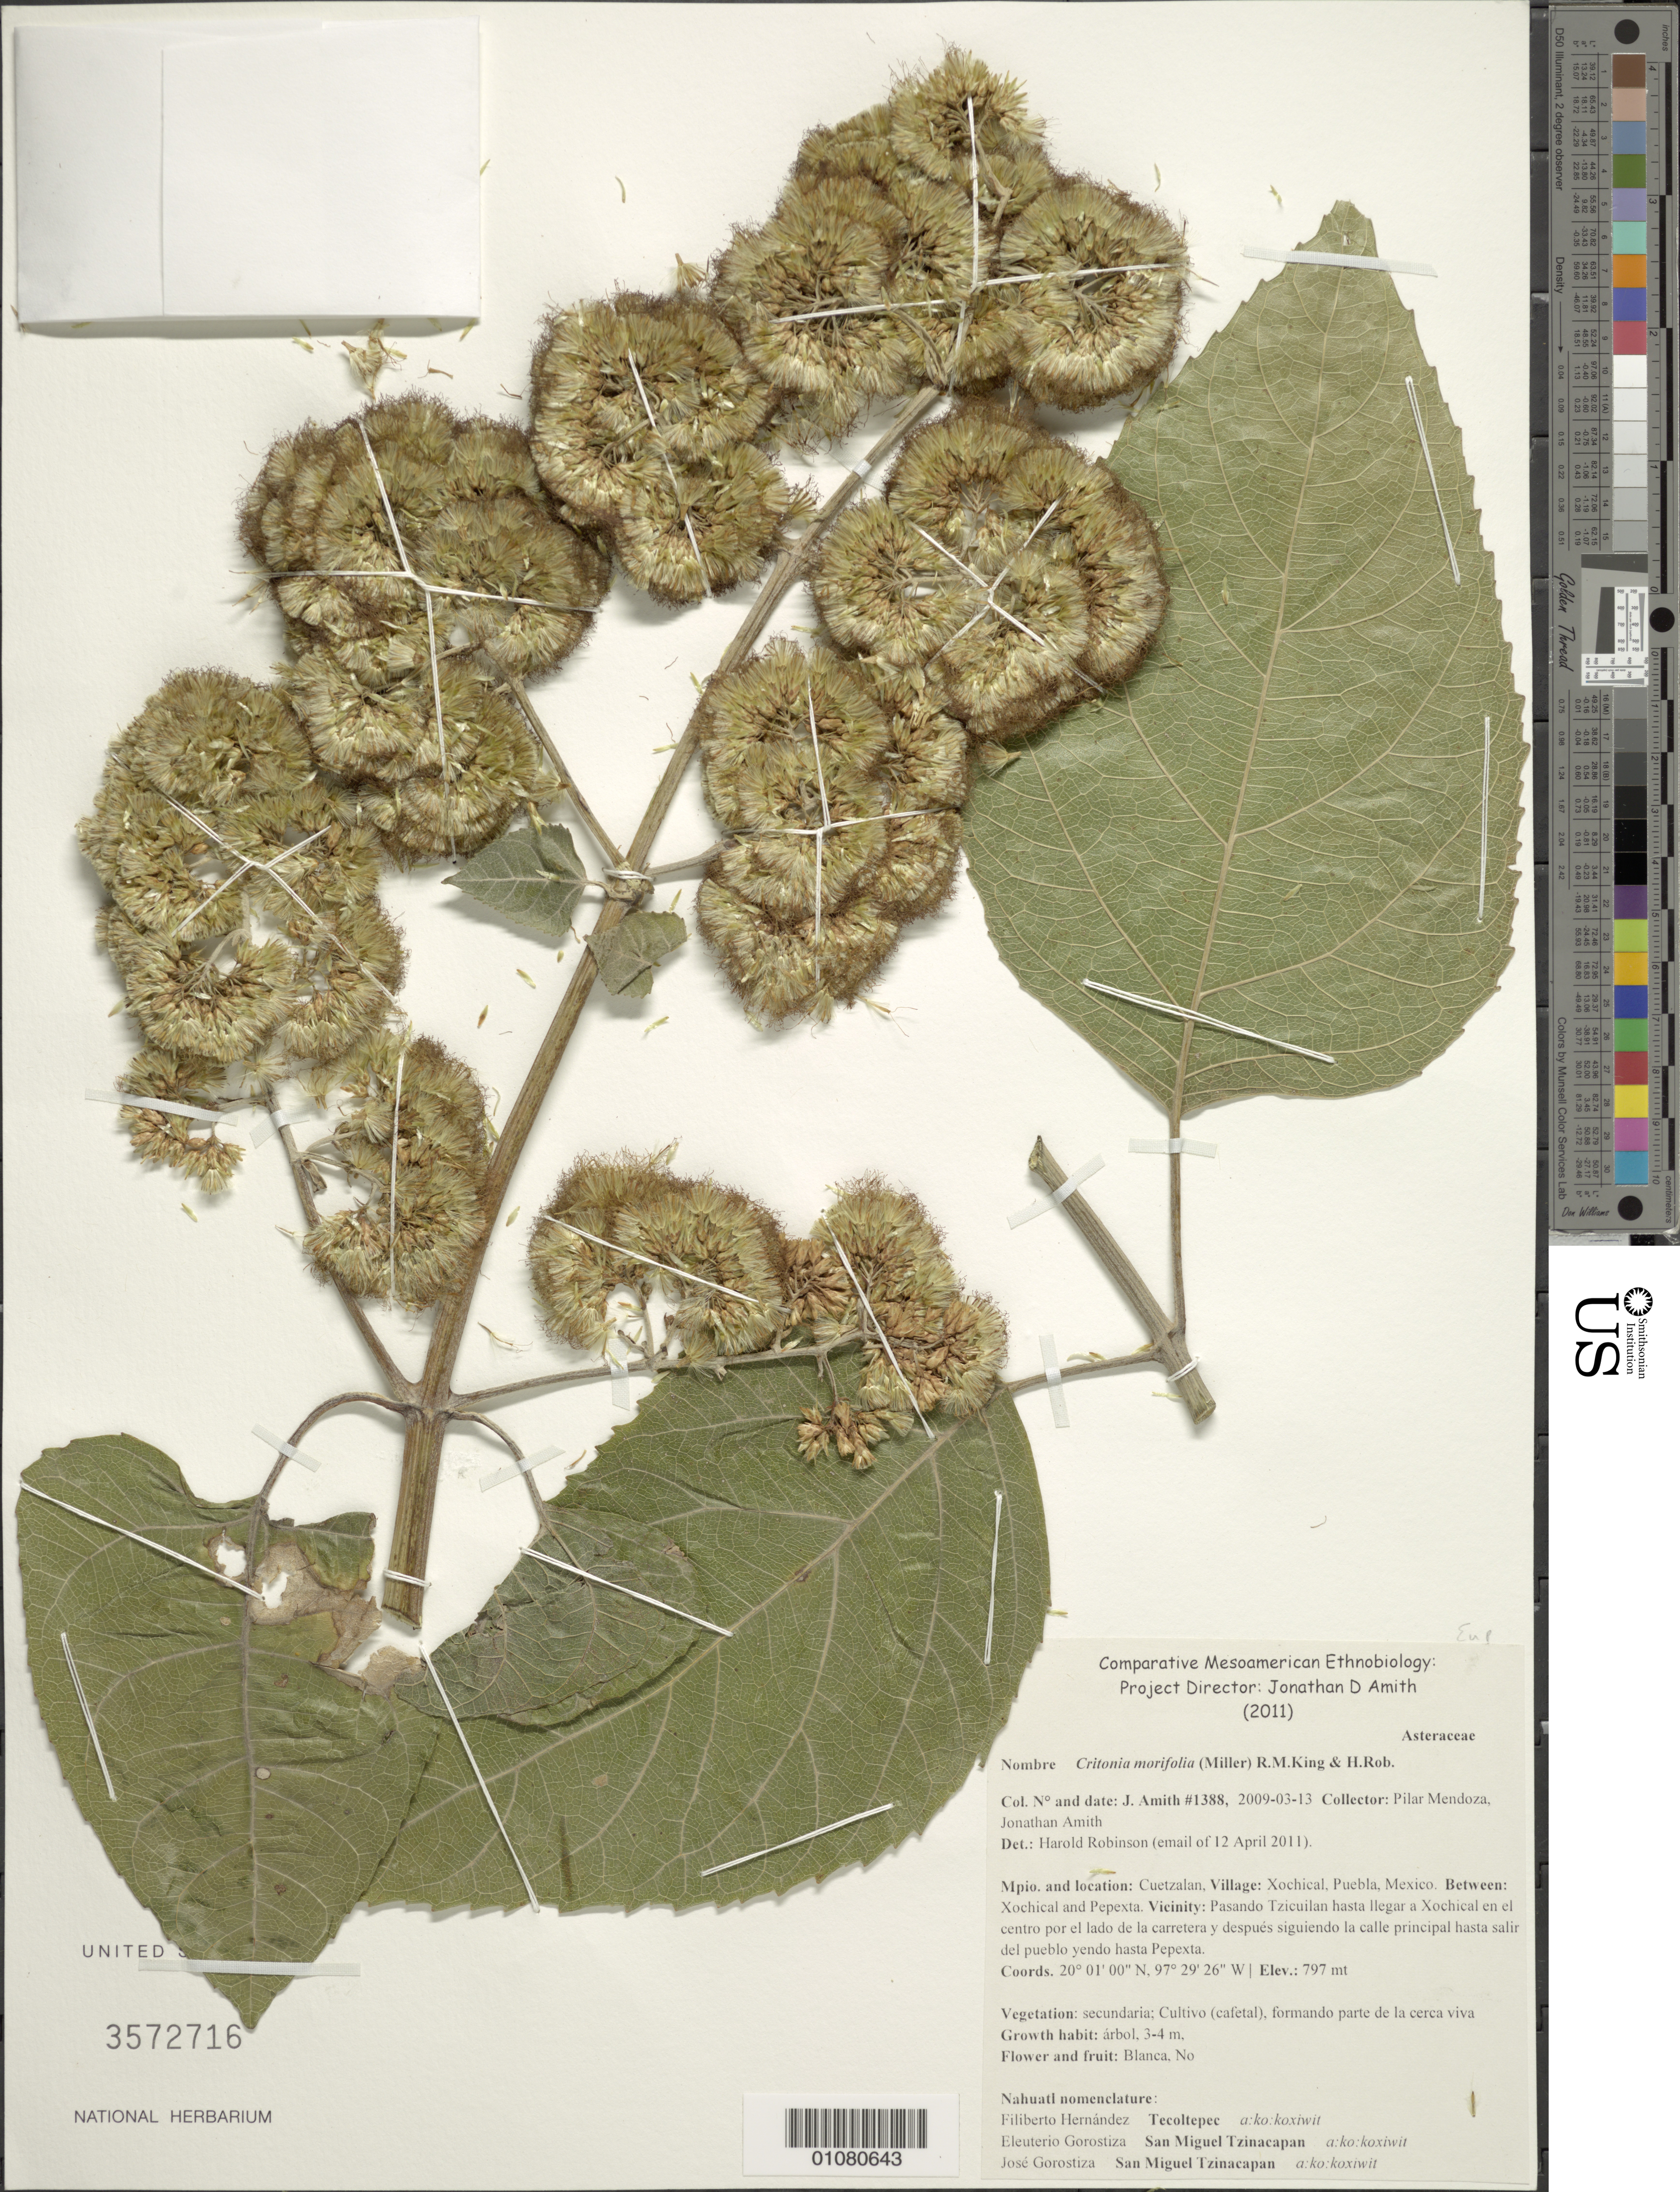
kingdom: Plantae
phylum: Tracheophyta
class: Magnoliopsida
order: Asterales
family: Asteraceae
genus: Critonia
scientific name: Critonia morifolia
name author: (Mill.) R.M. King & H. Rob.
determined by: Robinson, Harold E., (US)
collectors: J. D. Amith & P. Mendoza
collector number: Amith 1388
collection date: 2009-03-13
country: Mexico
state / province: Puebla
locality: Xochical, Cuetzalan, between Xochical centro; vic Pasando Tzicuilan hasta llegar a Xochical en el centro por el lado de la carretera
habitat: Vegetation secundaria, cultivo (cafetal), formando parte de la cerca viva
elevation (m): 797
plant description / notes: …. y despues siguiendo la calle principal hasta salir del pueblo yendo hasta Pepexta. Nahuatl nomenclature: Filiberto Hernández, Tecoltepec, a: ko: koxiwit; Eleuterio Gorostiza, San Miguel Tzinacapan, a: ko: koxiwit; José Gorostiza, San Miguel Tzinacapan,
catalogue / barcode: US 3572716